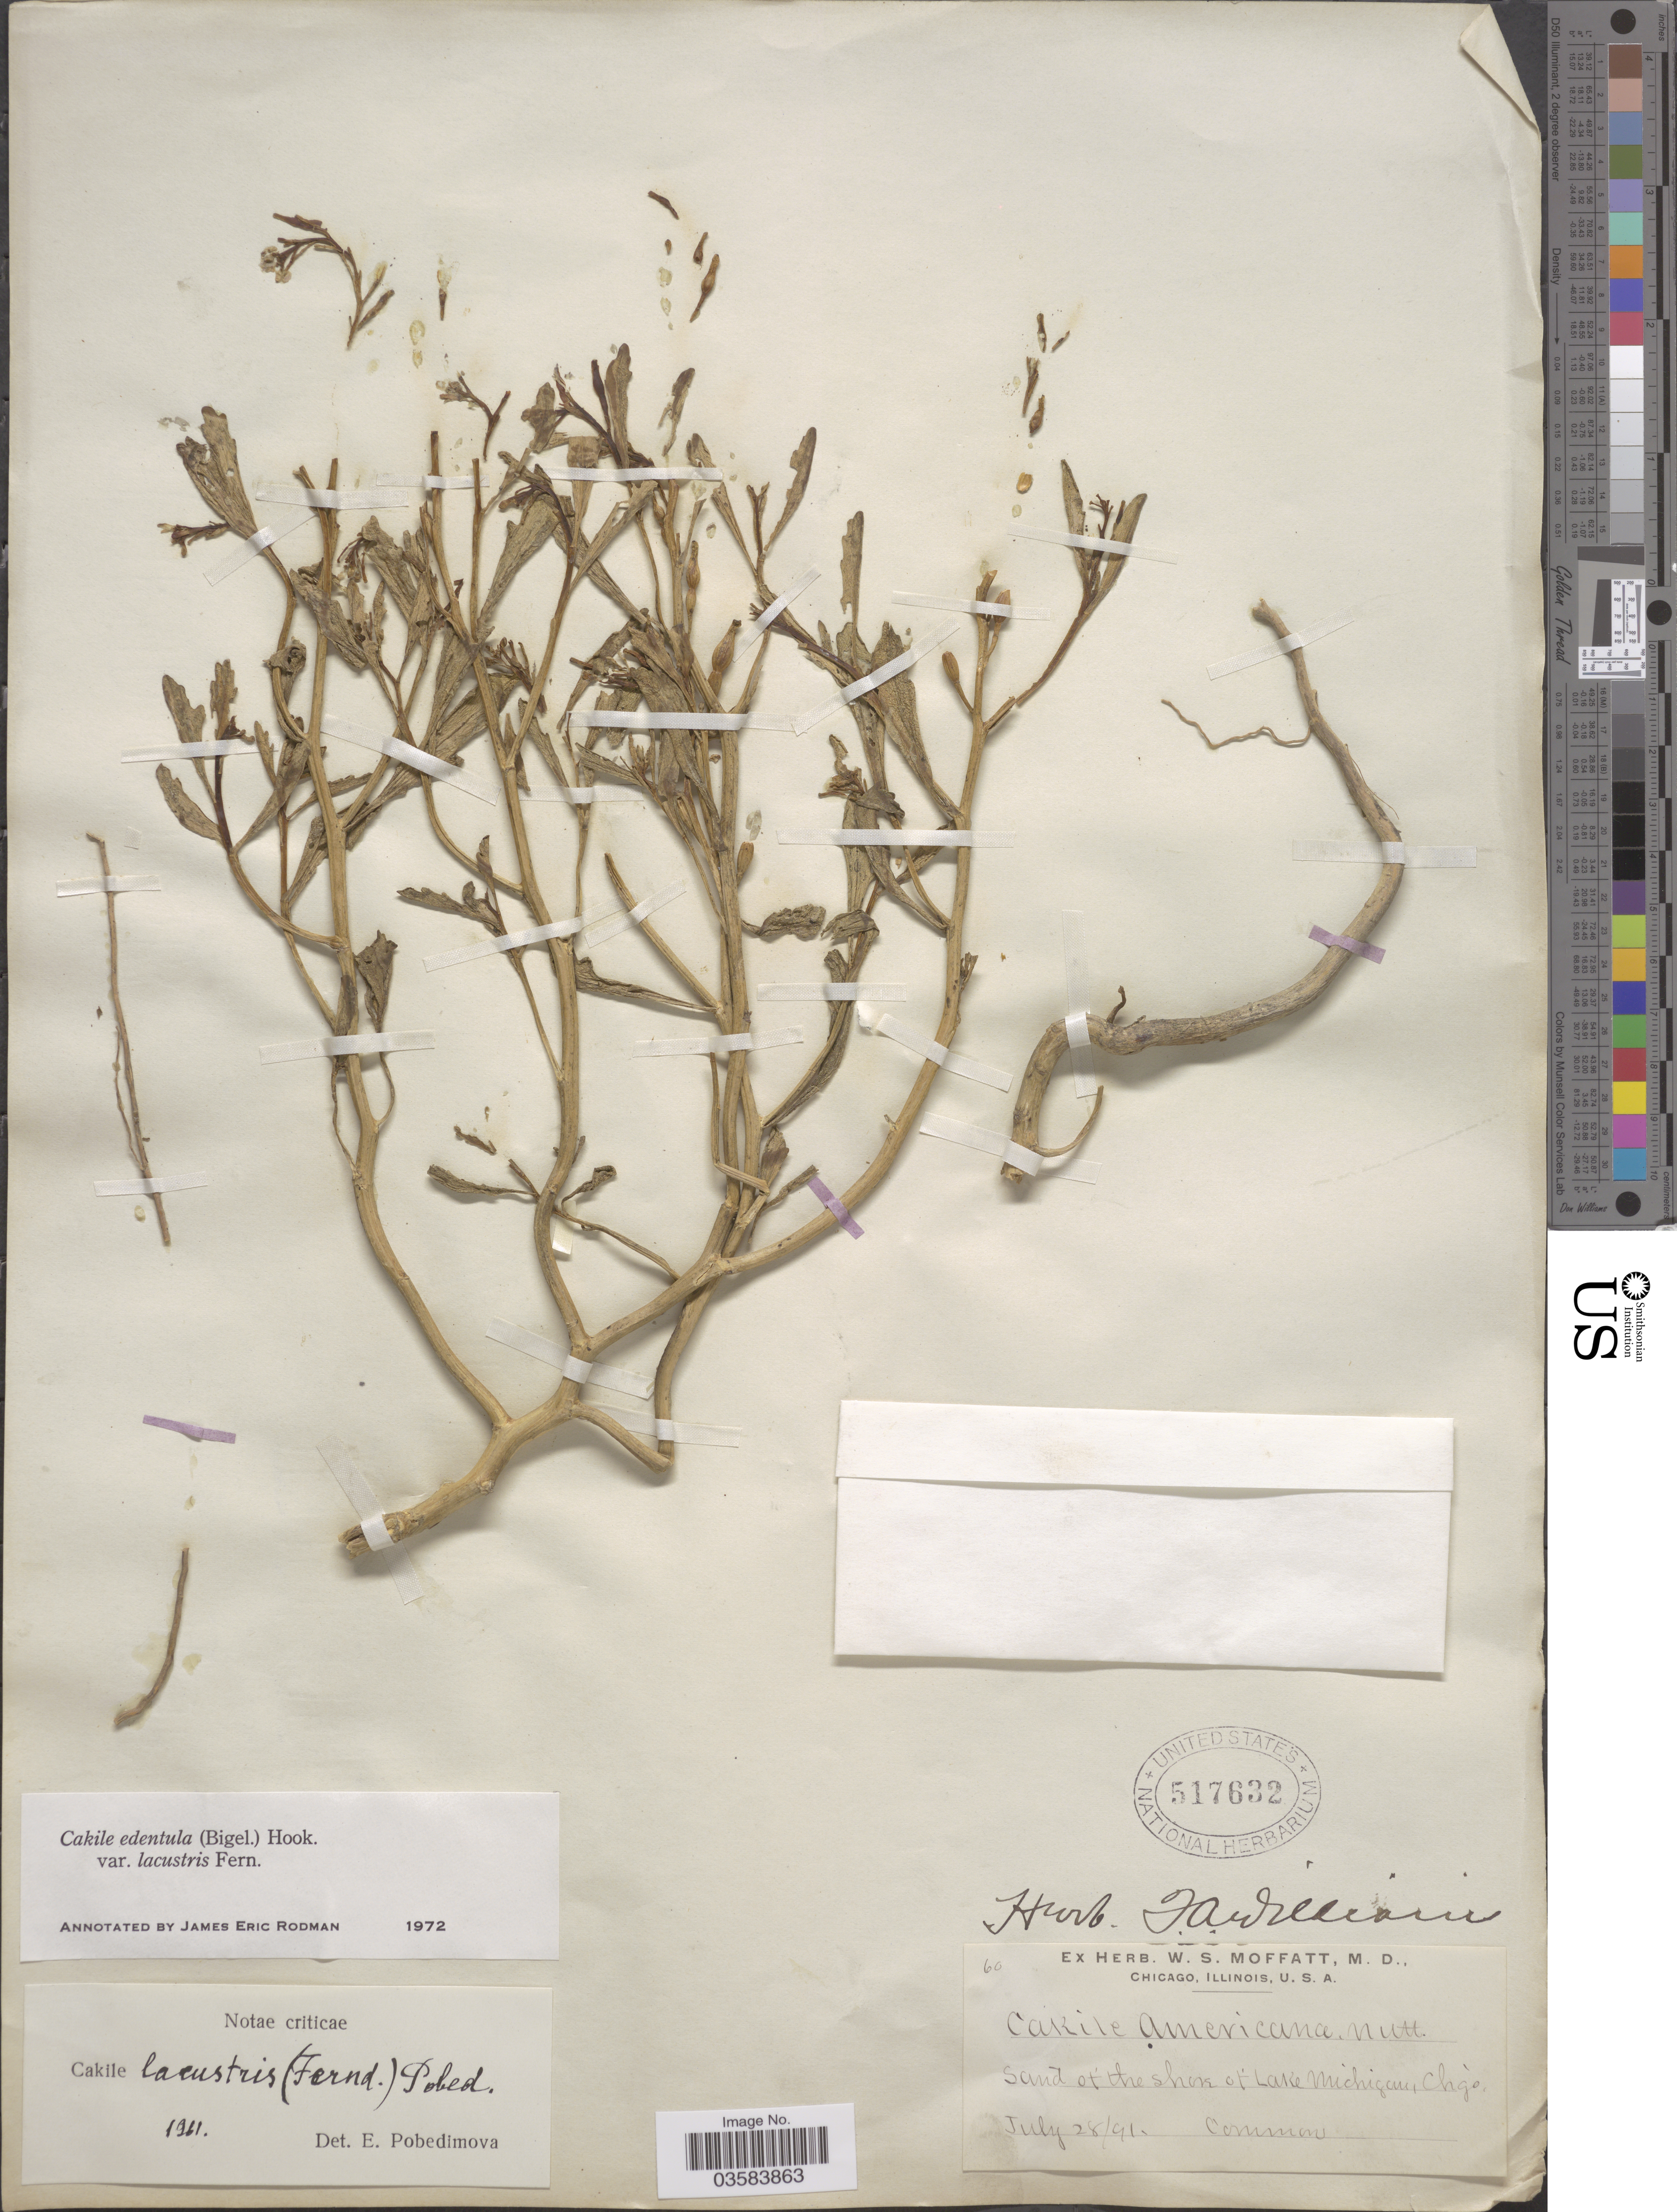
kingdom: Plantae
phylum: Tracheophyta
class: Magnoliopsida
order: Brassicales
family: Brassicaceae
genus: Cakile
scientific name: Cakile edentula var. lacustris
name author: Fernald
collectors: ex herb. W. S. Moffatt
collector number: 60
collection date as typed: Transcribed d/m/y: 28/7/91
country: United States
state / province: Illinois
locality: Chicago. Sand of the shore of Lake Michigan, Chicago.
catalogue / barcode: US 517632